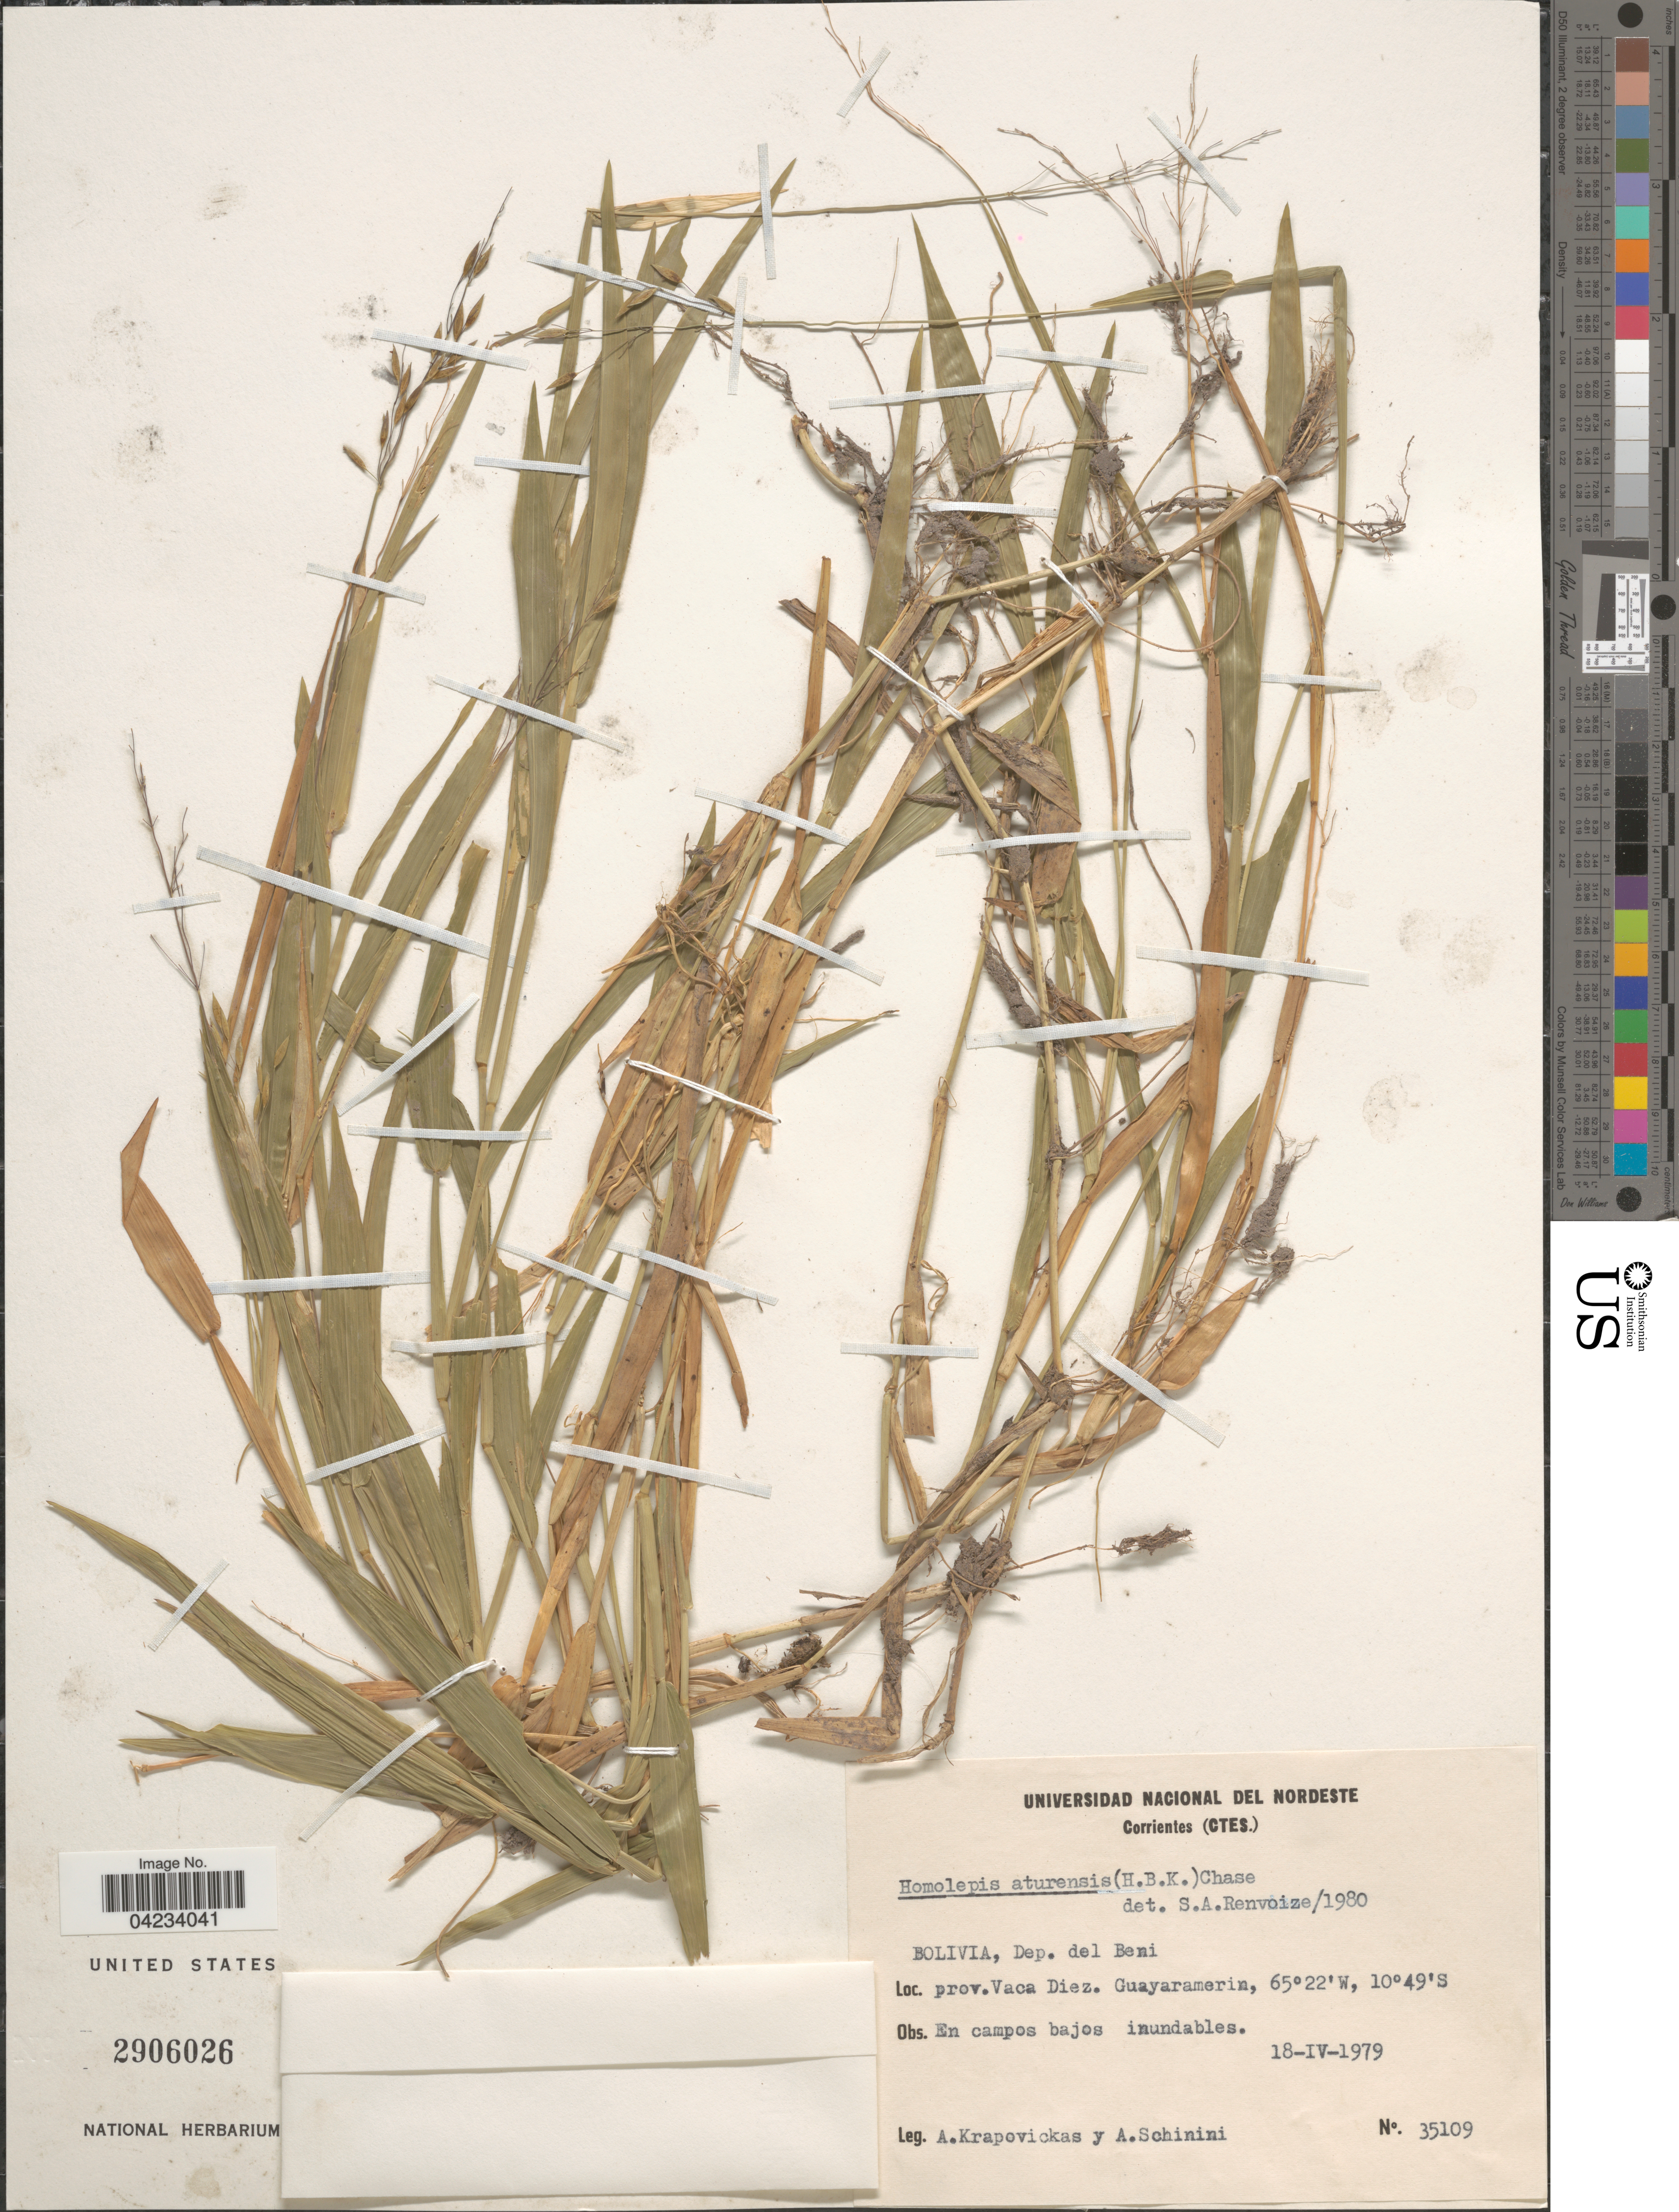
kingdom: Plantae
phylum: Tracheophyta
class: Liliopsida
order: Poales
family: Poaceae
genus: Homolepis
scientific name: Homolepis aturensis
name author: (Kunth) Chase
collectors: A. Krapovickas & A. Schinini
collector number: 35109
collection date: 1979-04-18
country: Bolivia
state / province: Beni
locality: Dep. del Beni. Prov. Vaca Diez. Guayaramerin.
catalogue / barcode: US 2906026